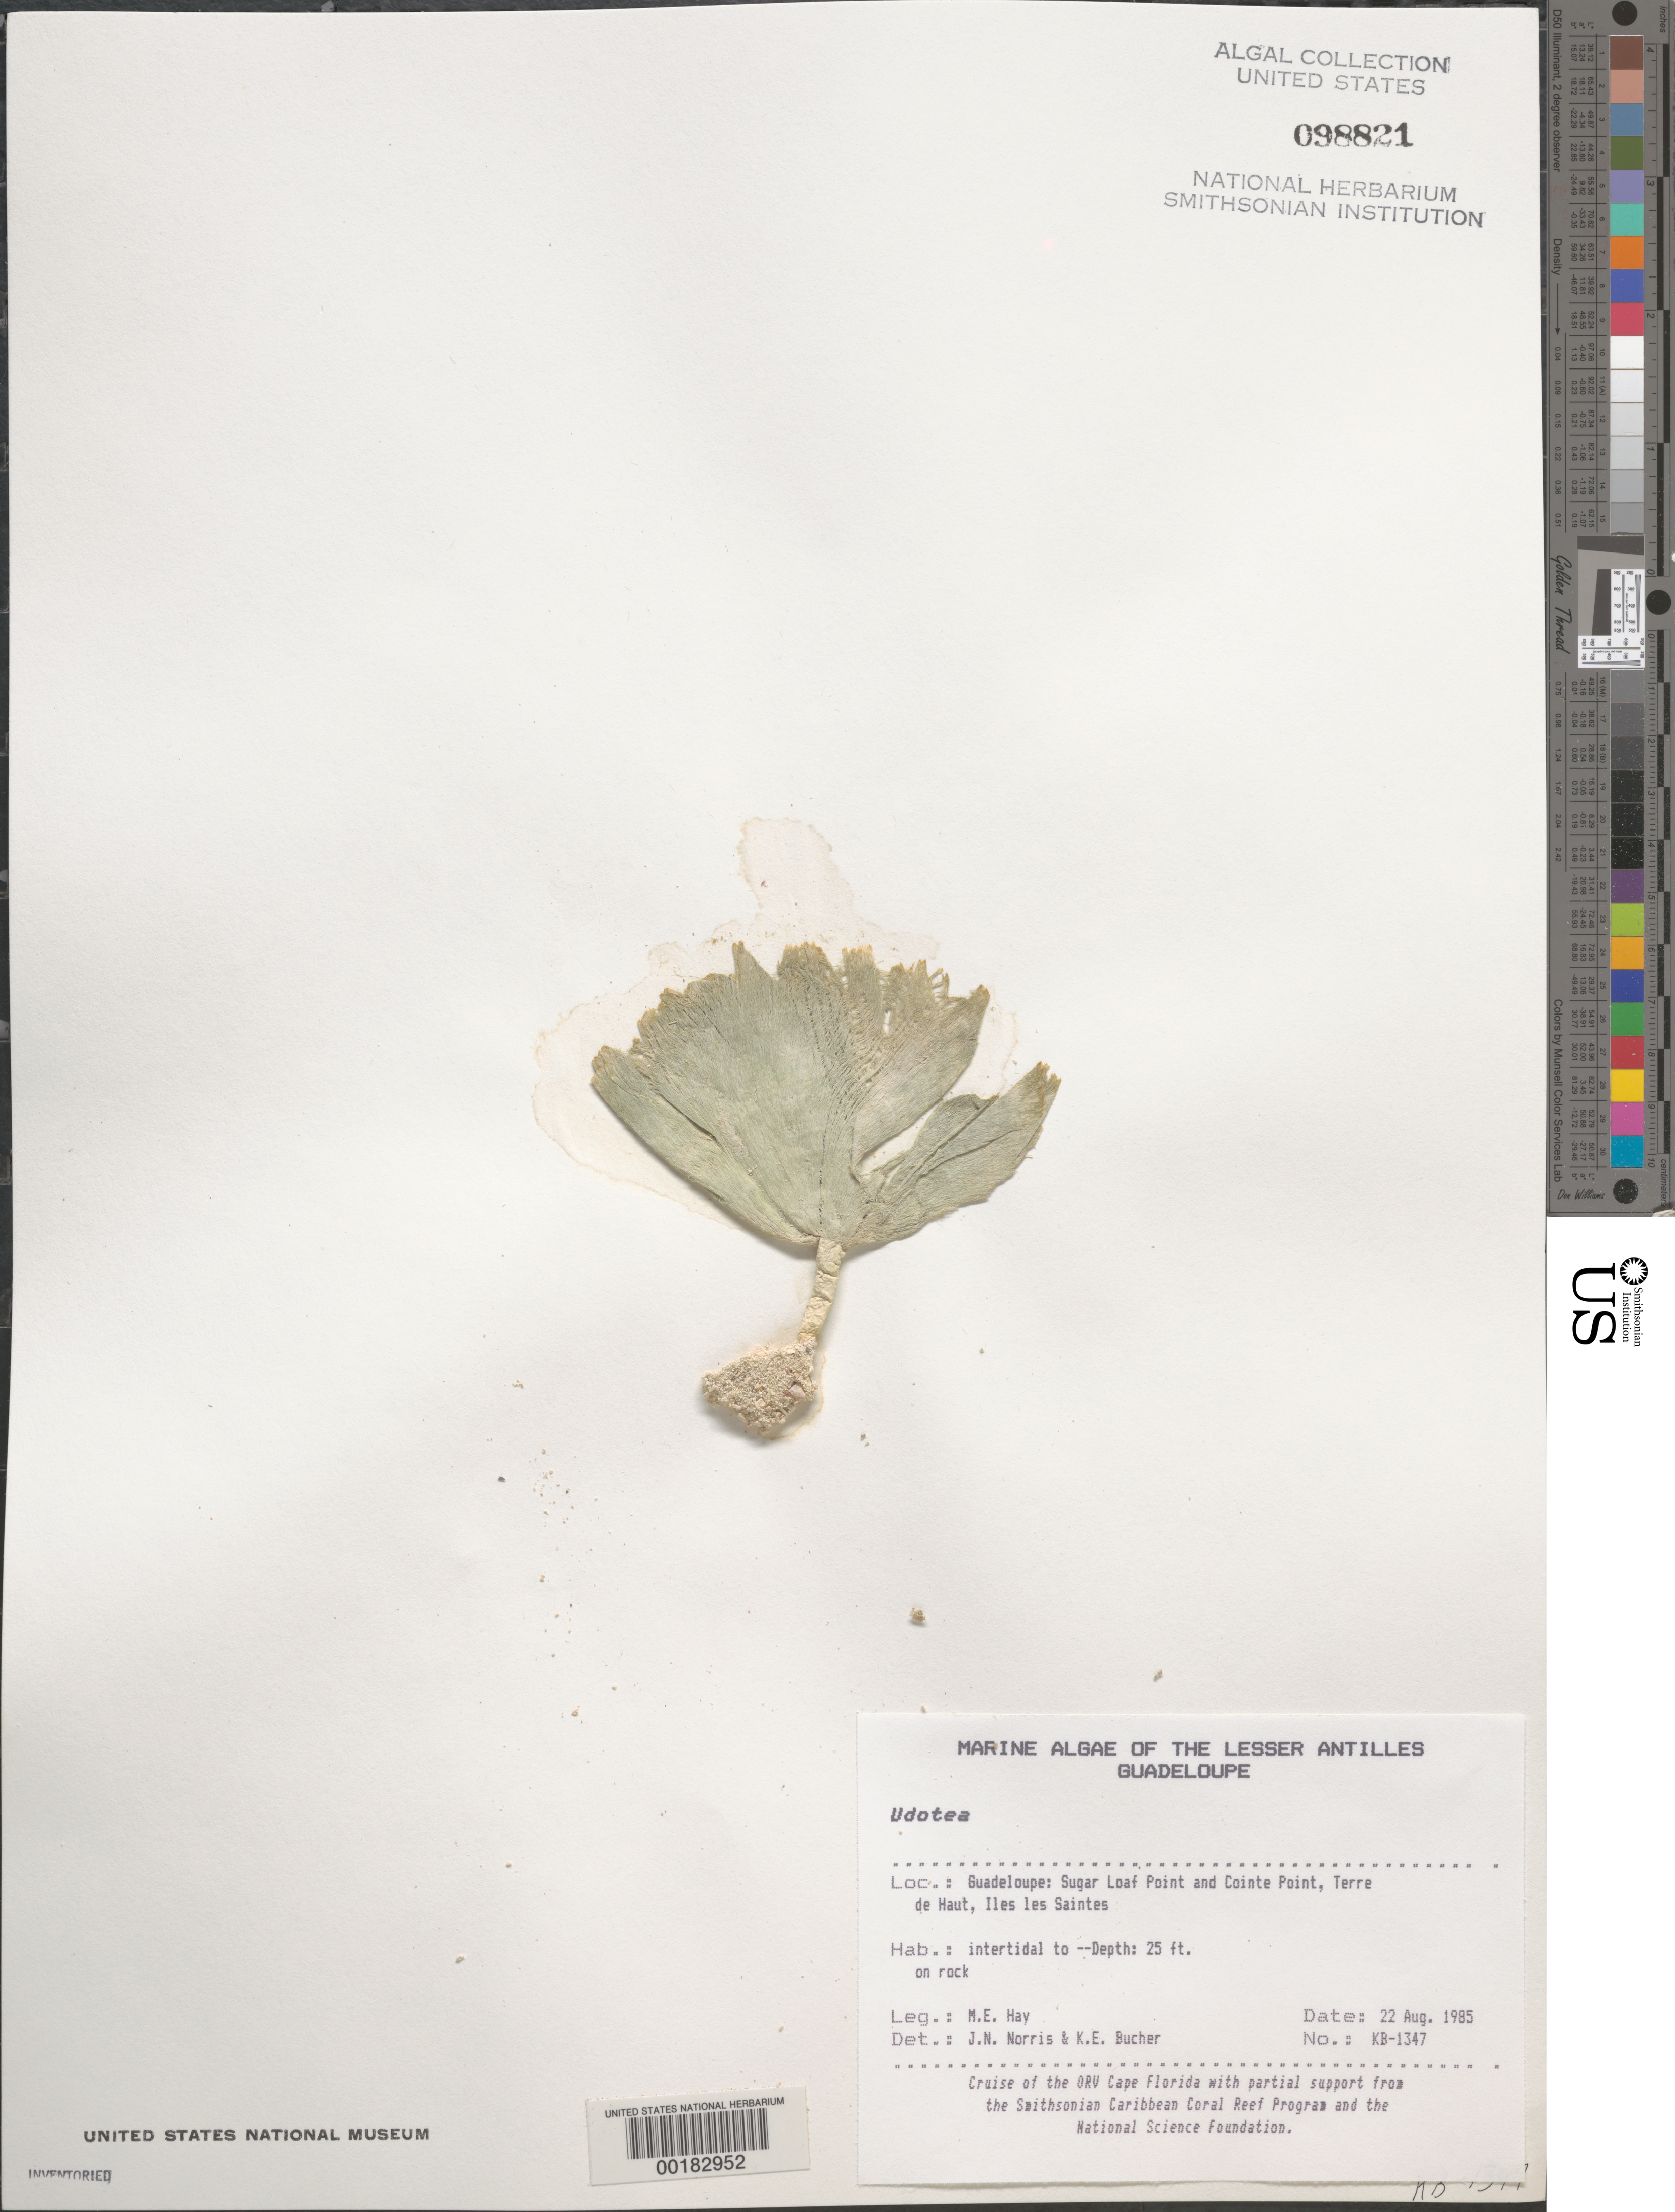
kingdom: Plantae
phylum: Chlorophyta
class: Ulvophyceae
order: Bryopsidales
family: Udoteaceae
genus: Udotea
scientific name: Udotea sp.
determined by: Norris, J. N.; Bucher, K. E.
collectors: M. E. Hay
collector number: KB-1347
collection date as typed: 22 Aug 1985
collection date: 1985-08-22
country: Guadeloupe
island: Terre de Haut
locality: Sugar Loaf Point and Cointe Point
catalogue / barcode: US 98821